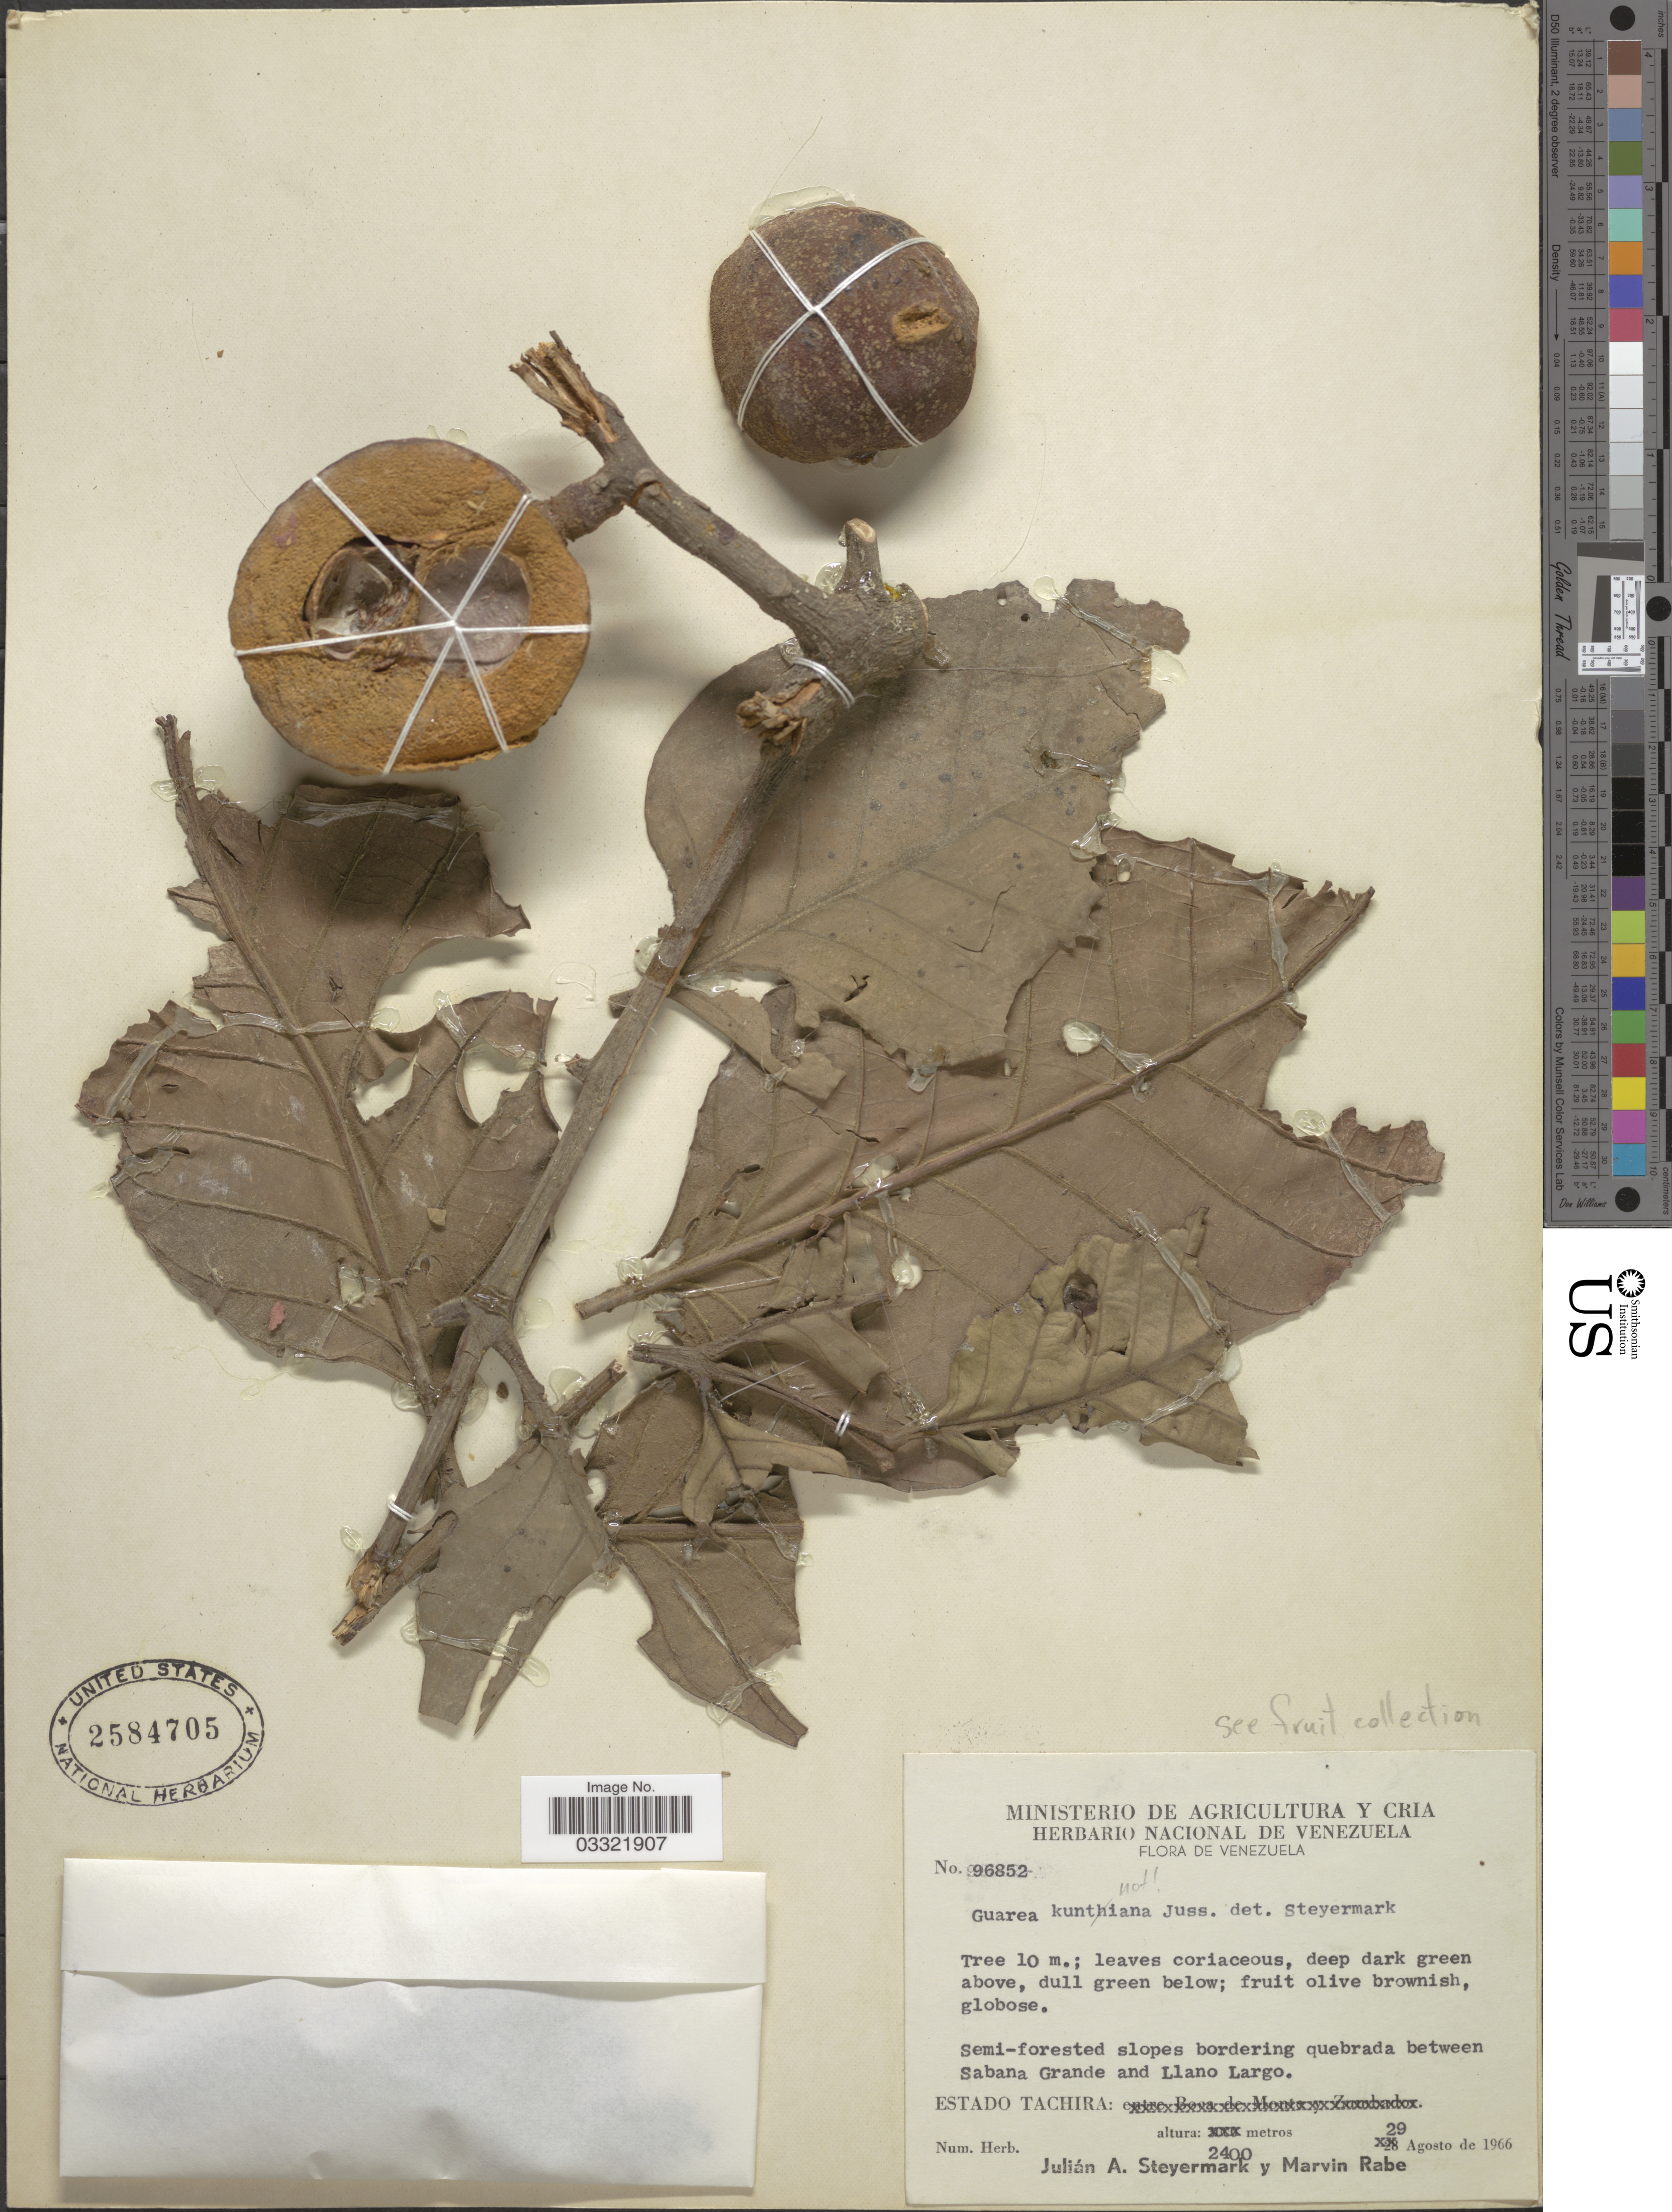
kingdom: Plantae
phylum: Tracheophyta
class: Magnoliopsida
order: Sapindales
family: Meliaceae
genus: Guarea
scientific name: Guarea sp.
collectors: J. Steyermark & M. Rabe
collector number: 96852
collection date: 1966-08-29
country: Venezuela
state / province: Tachira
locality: Semi-forested slopes bordering quebrada between Sabana Grande and Llano Largo.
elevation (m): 2400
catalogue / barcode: US 2584705